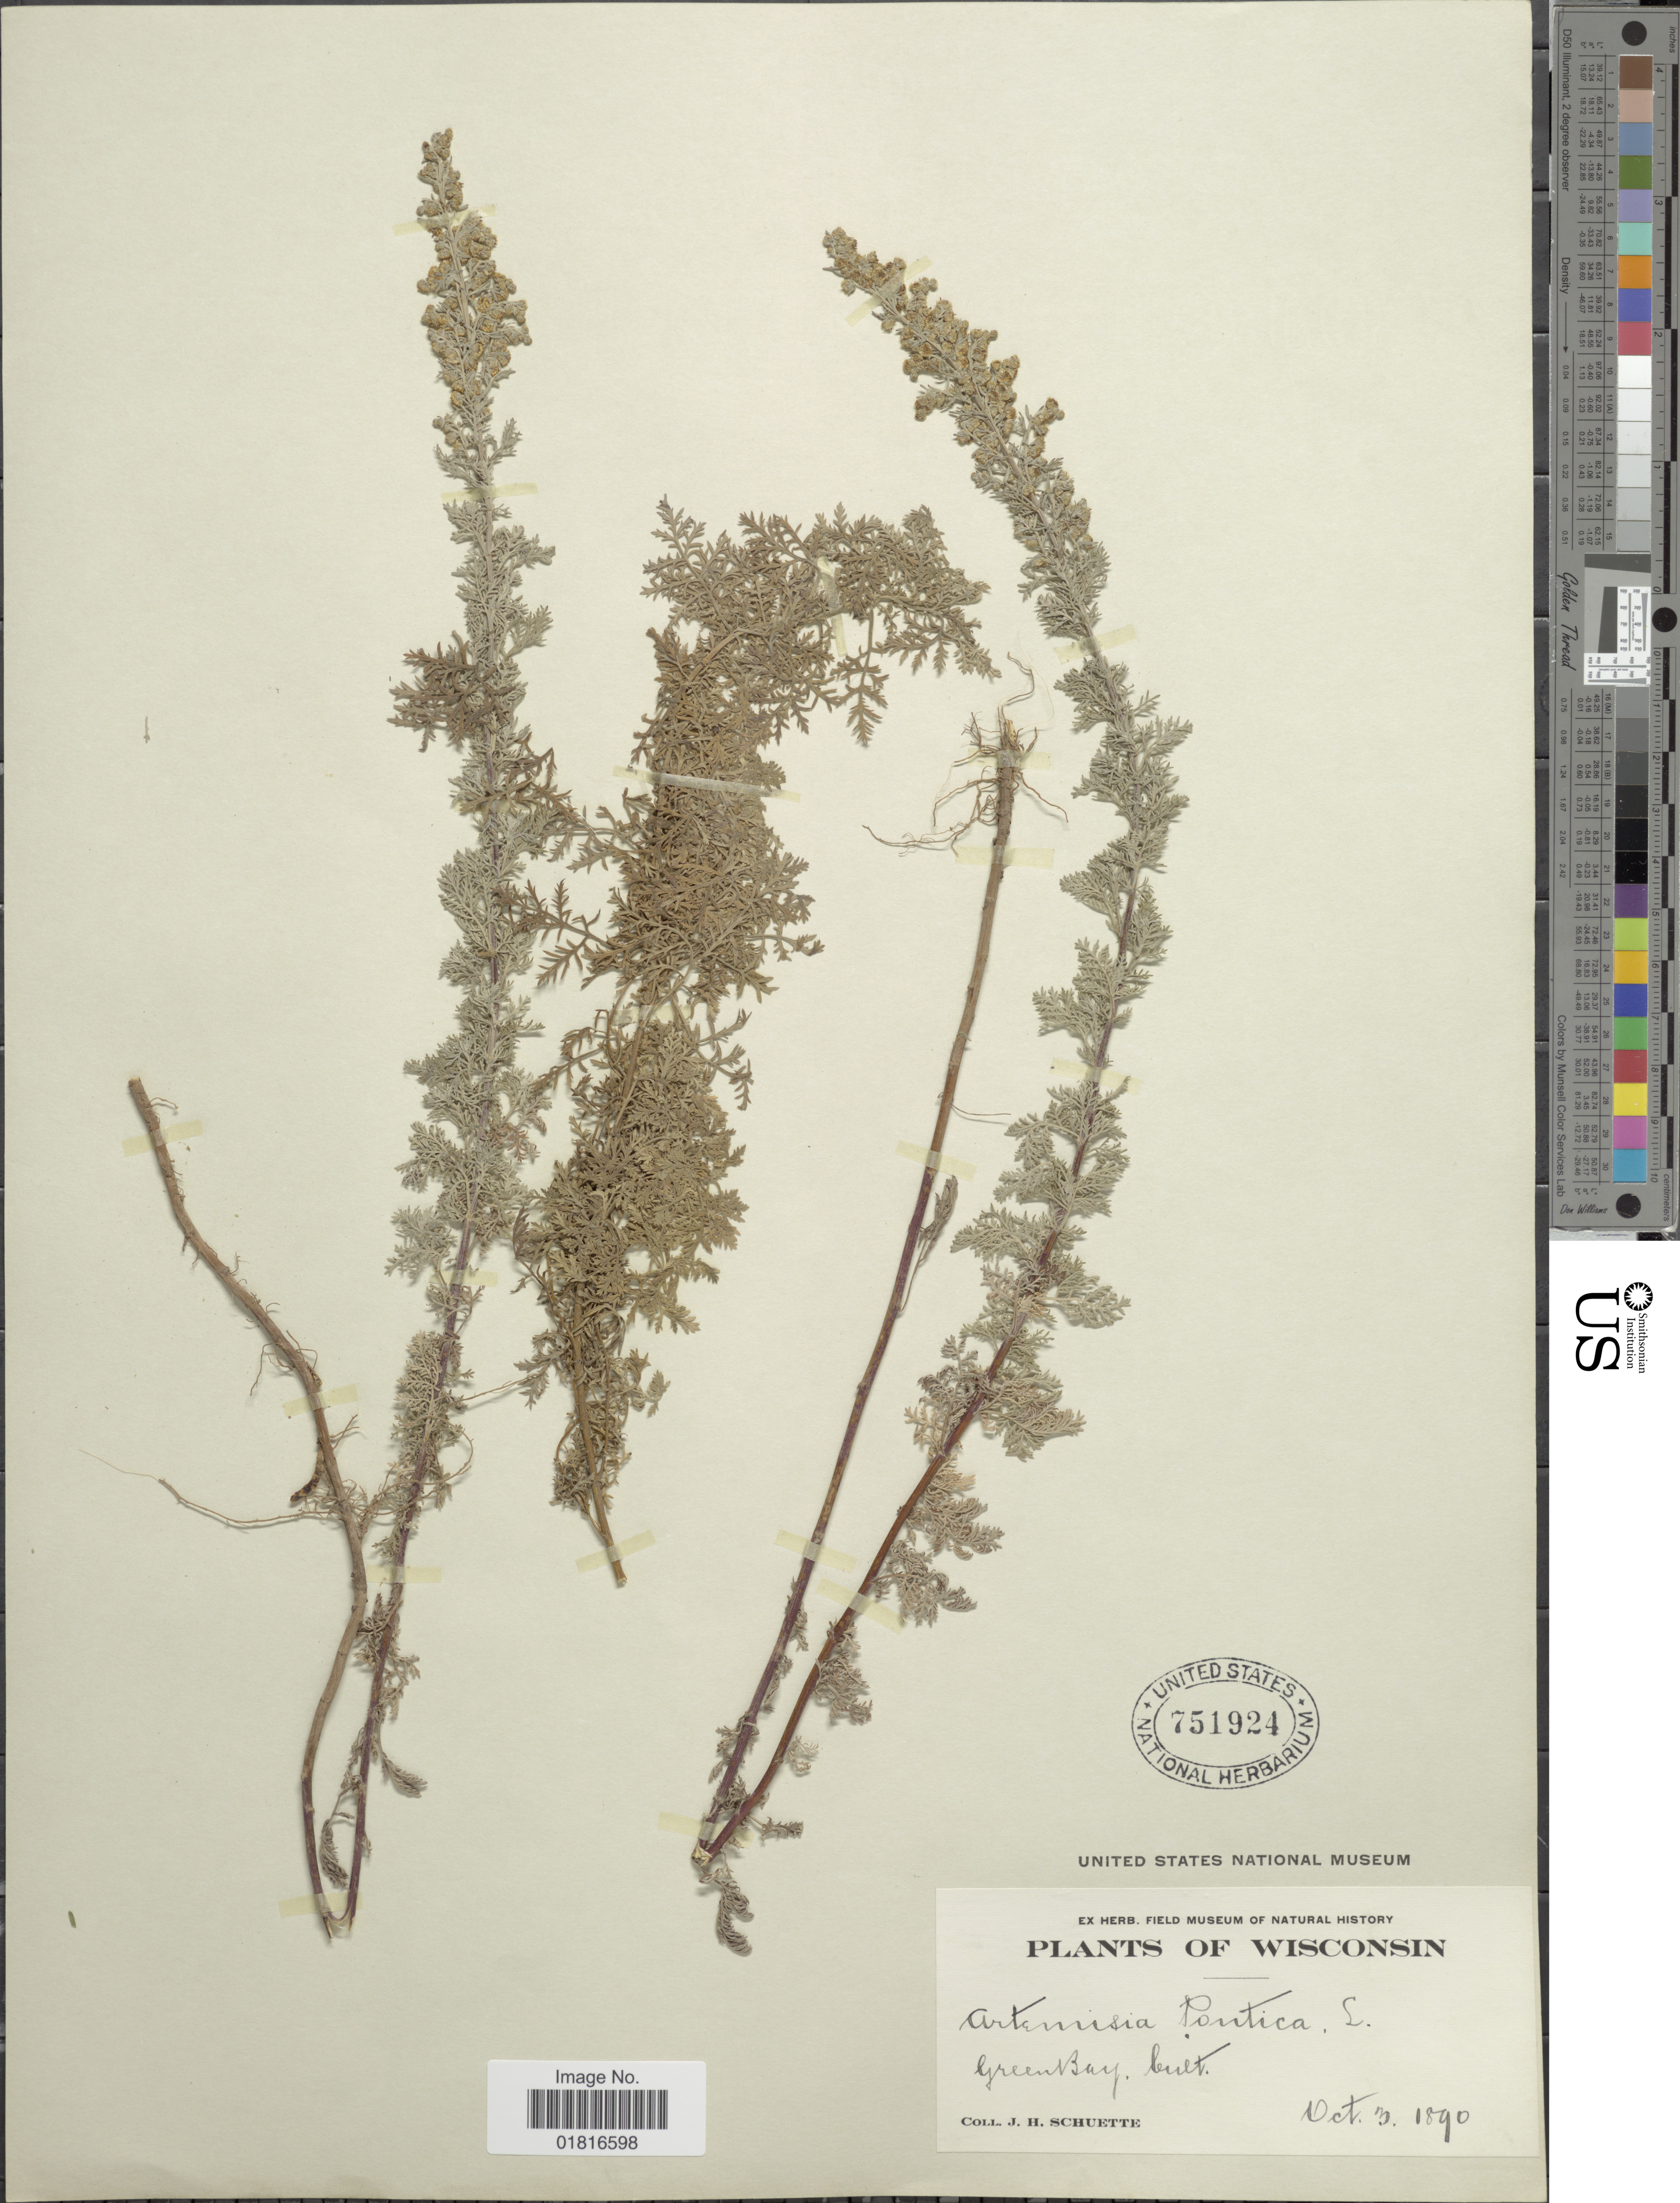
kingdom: Plantae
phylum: Tracheophyta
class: Magnoliopsida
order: Asterales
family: Asteraceae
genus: Artemisia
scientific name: Artemisia pontica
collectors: J. H. Schuette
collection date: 1890-10-03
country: United States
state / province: Wisconsin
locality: Green Bay, Cult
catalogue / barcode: US 751924